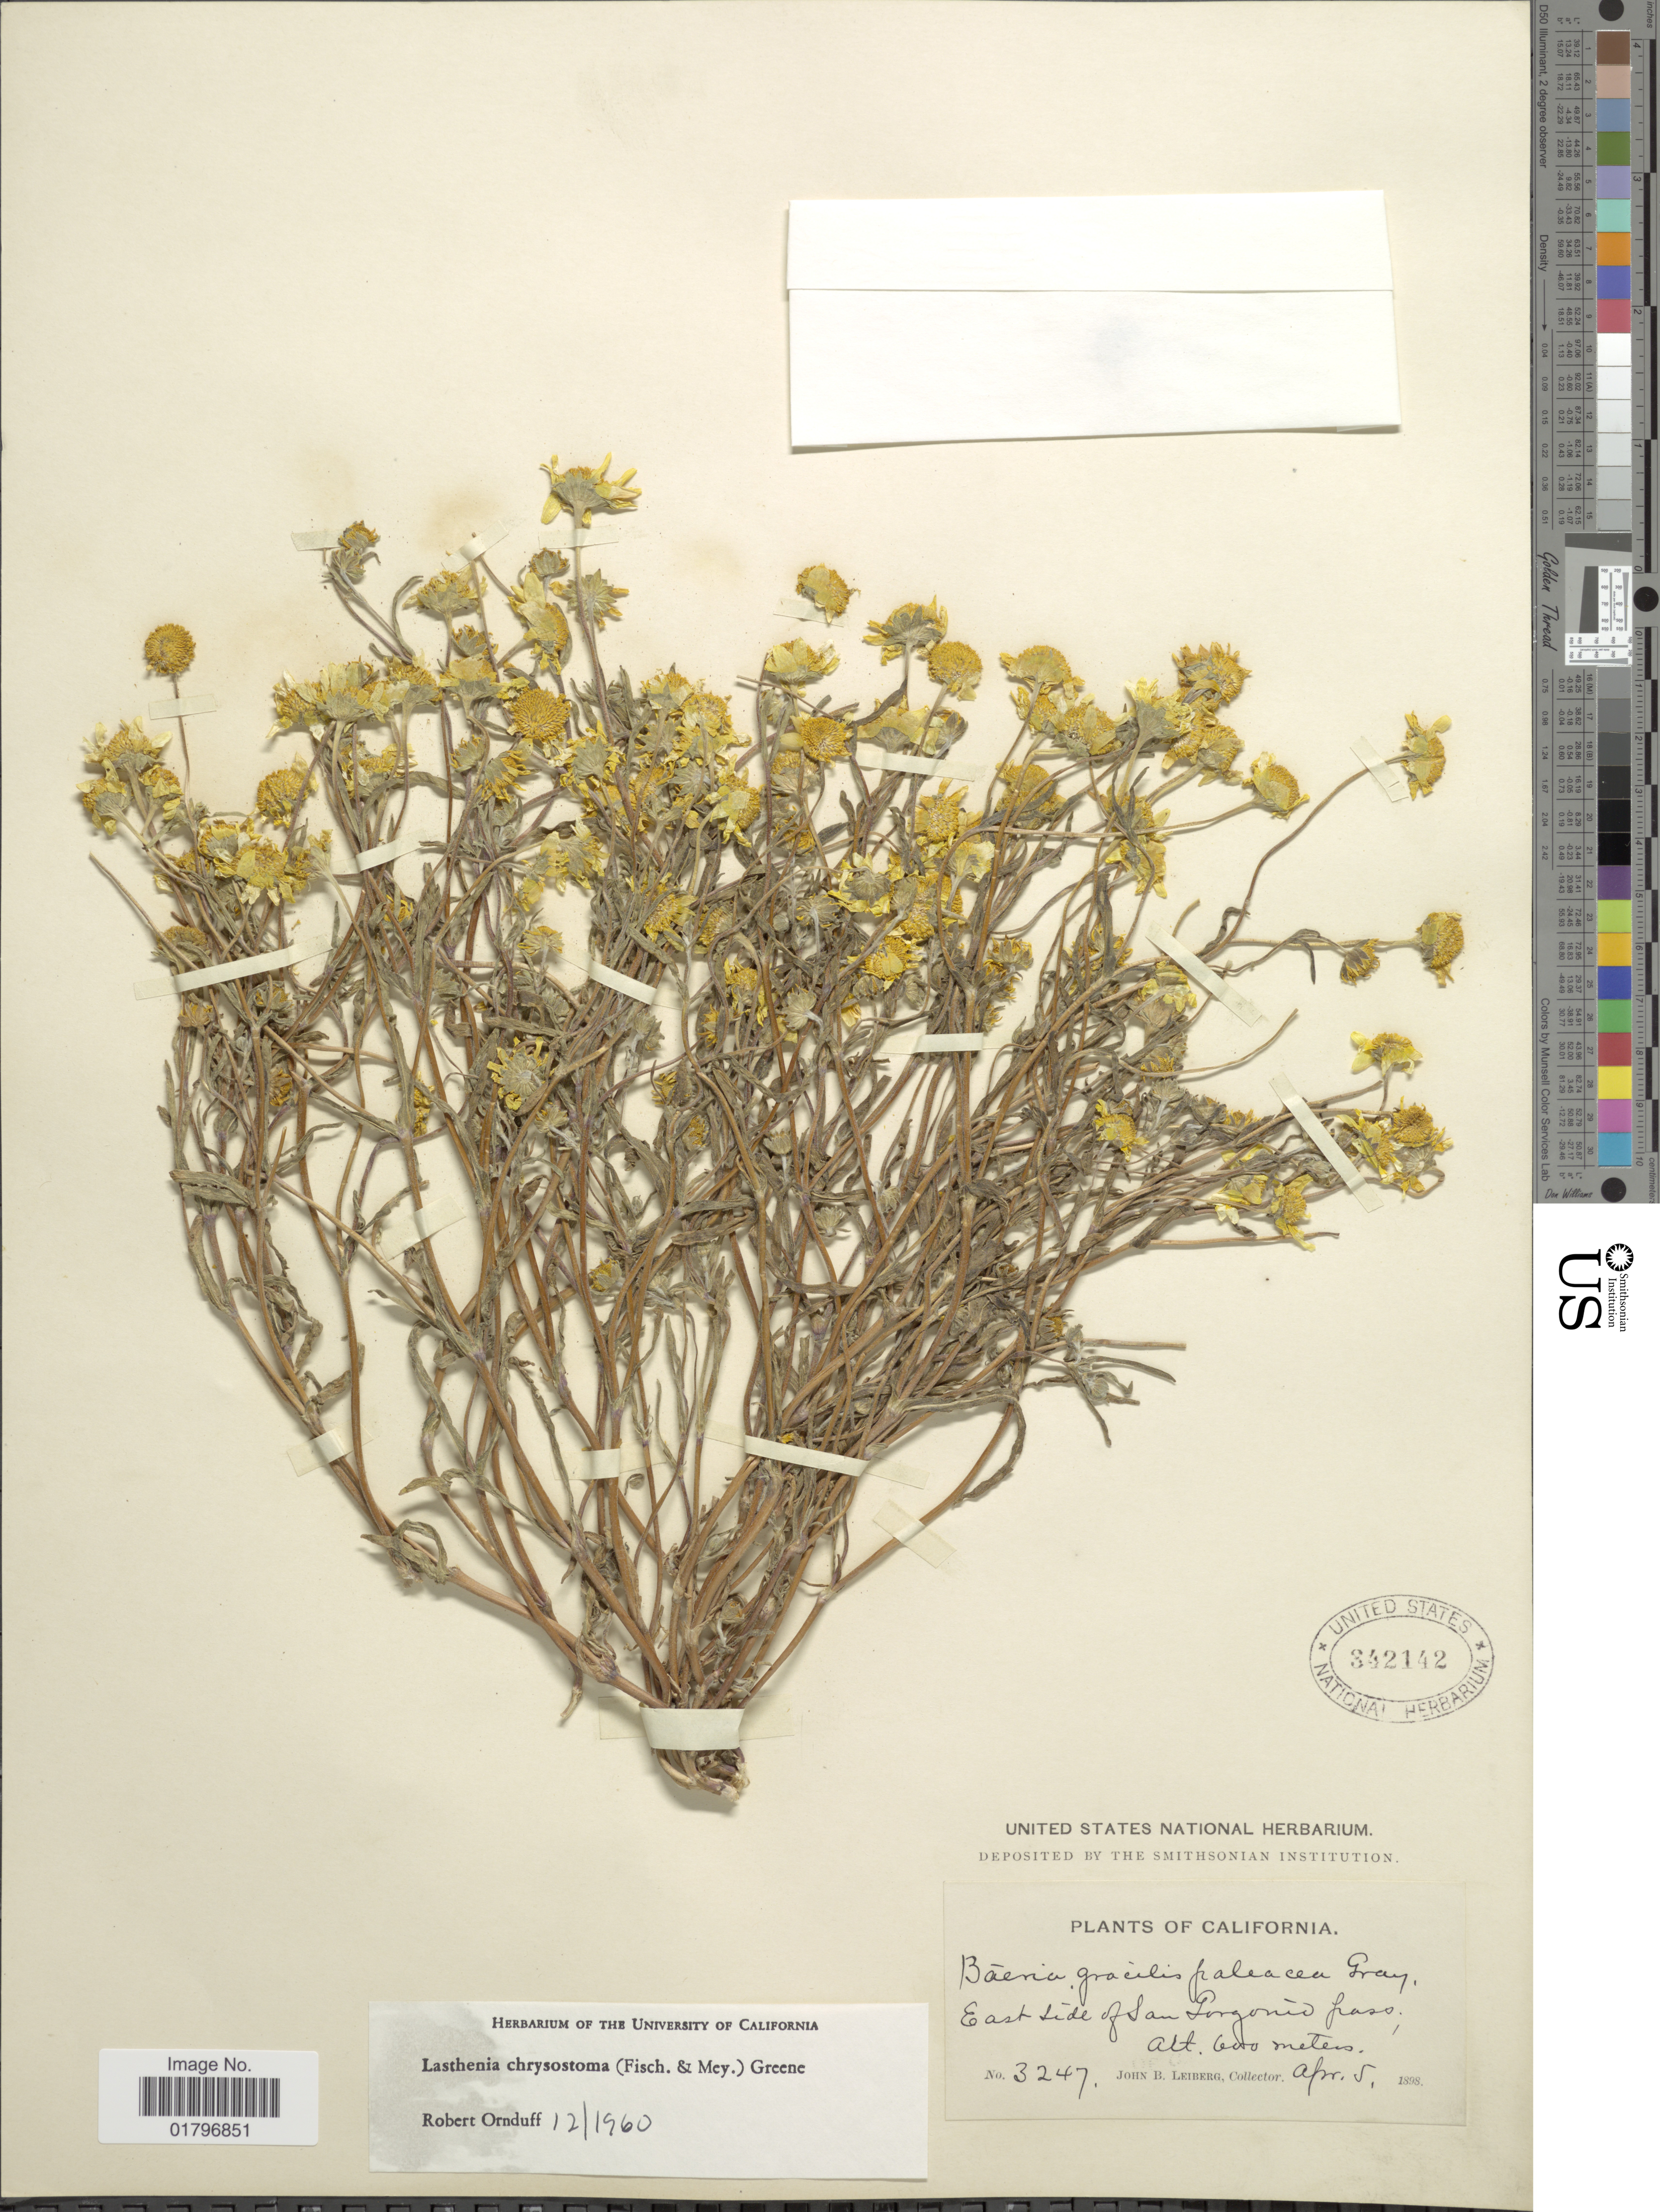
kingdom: Plantae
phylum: Tracheophyta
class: Magnoliopsida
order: Asterales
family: Asteraceae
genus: Lasthenia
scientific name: Lasthenia chrysostoma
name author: (Fisch. & C.A. Mey.) Greene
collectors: J. B. Leiberg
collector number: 3247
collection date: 1898-04-05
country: United States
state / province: California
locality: East side of San Porgonio pass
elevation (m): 600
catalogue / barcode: US 342142